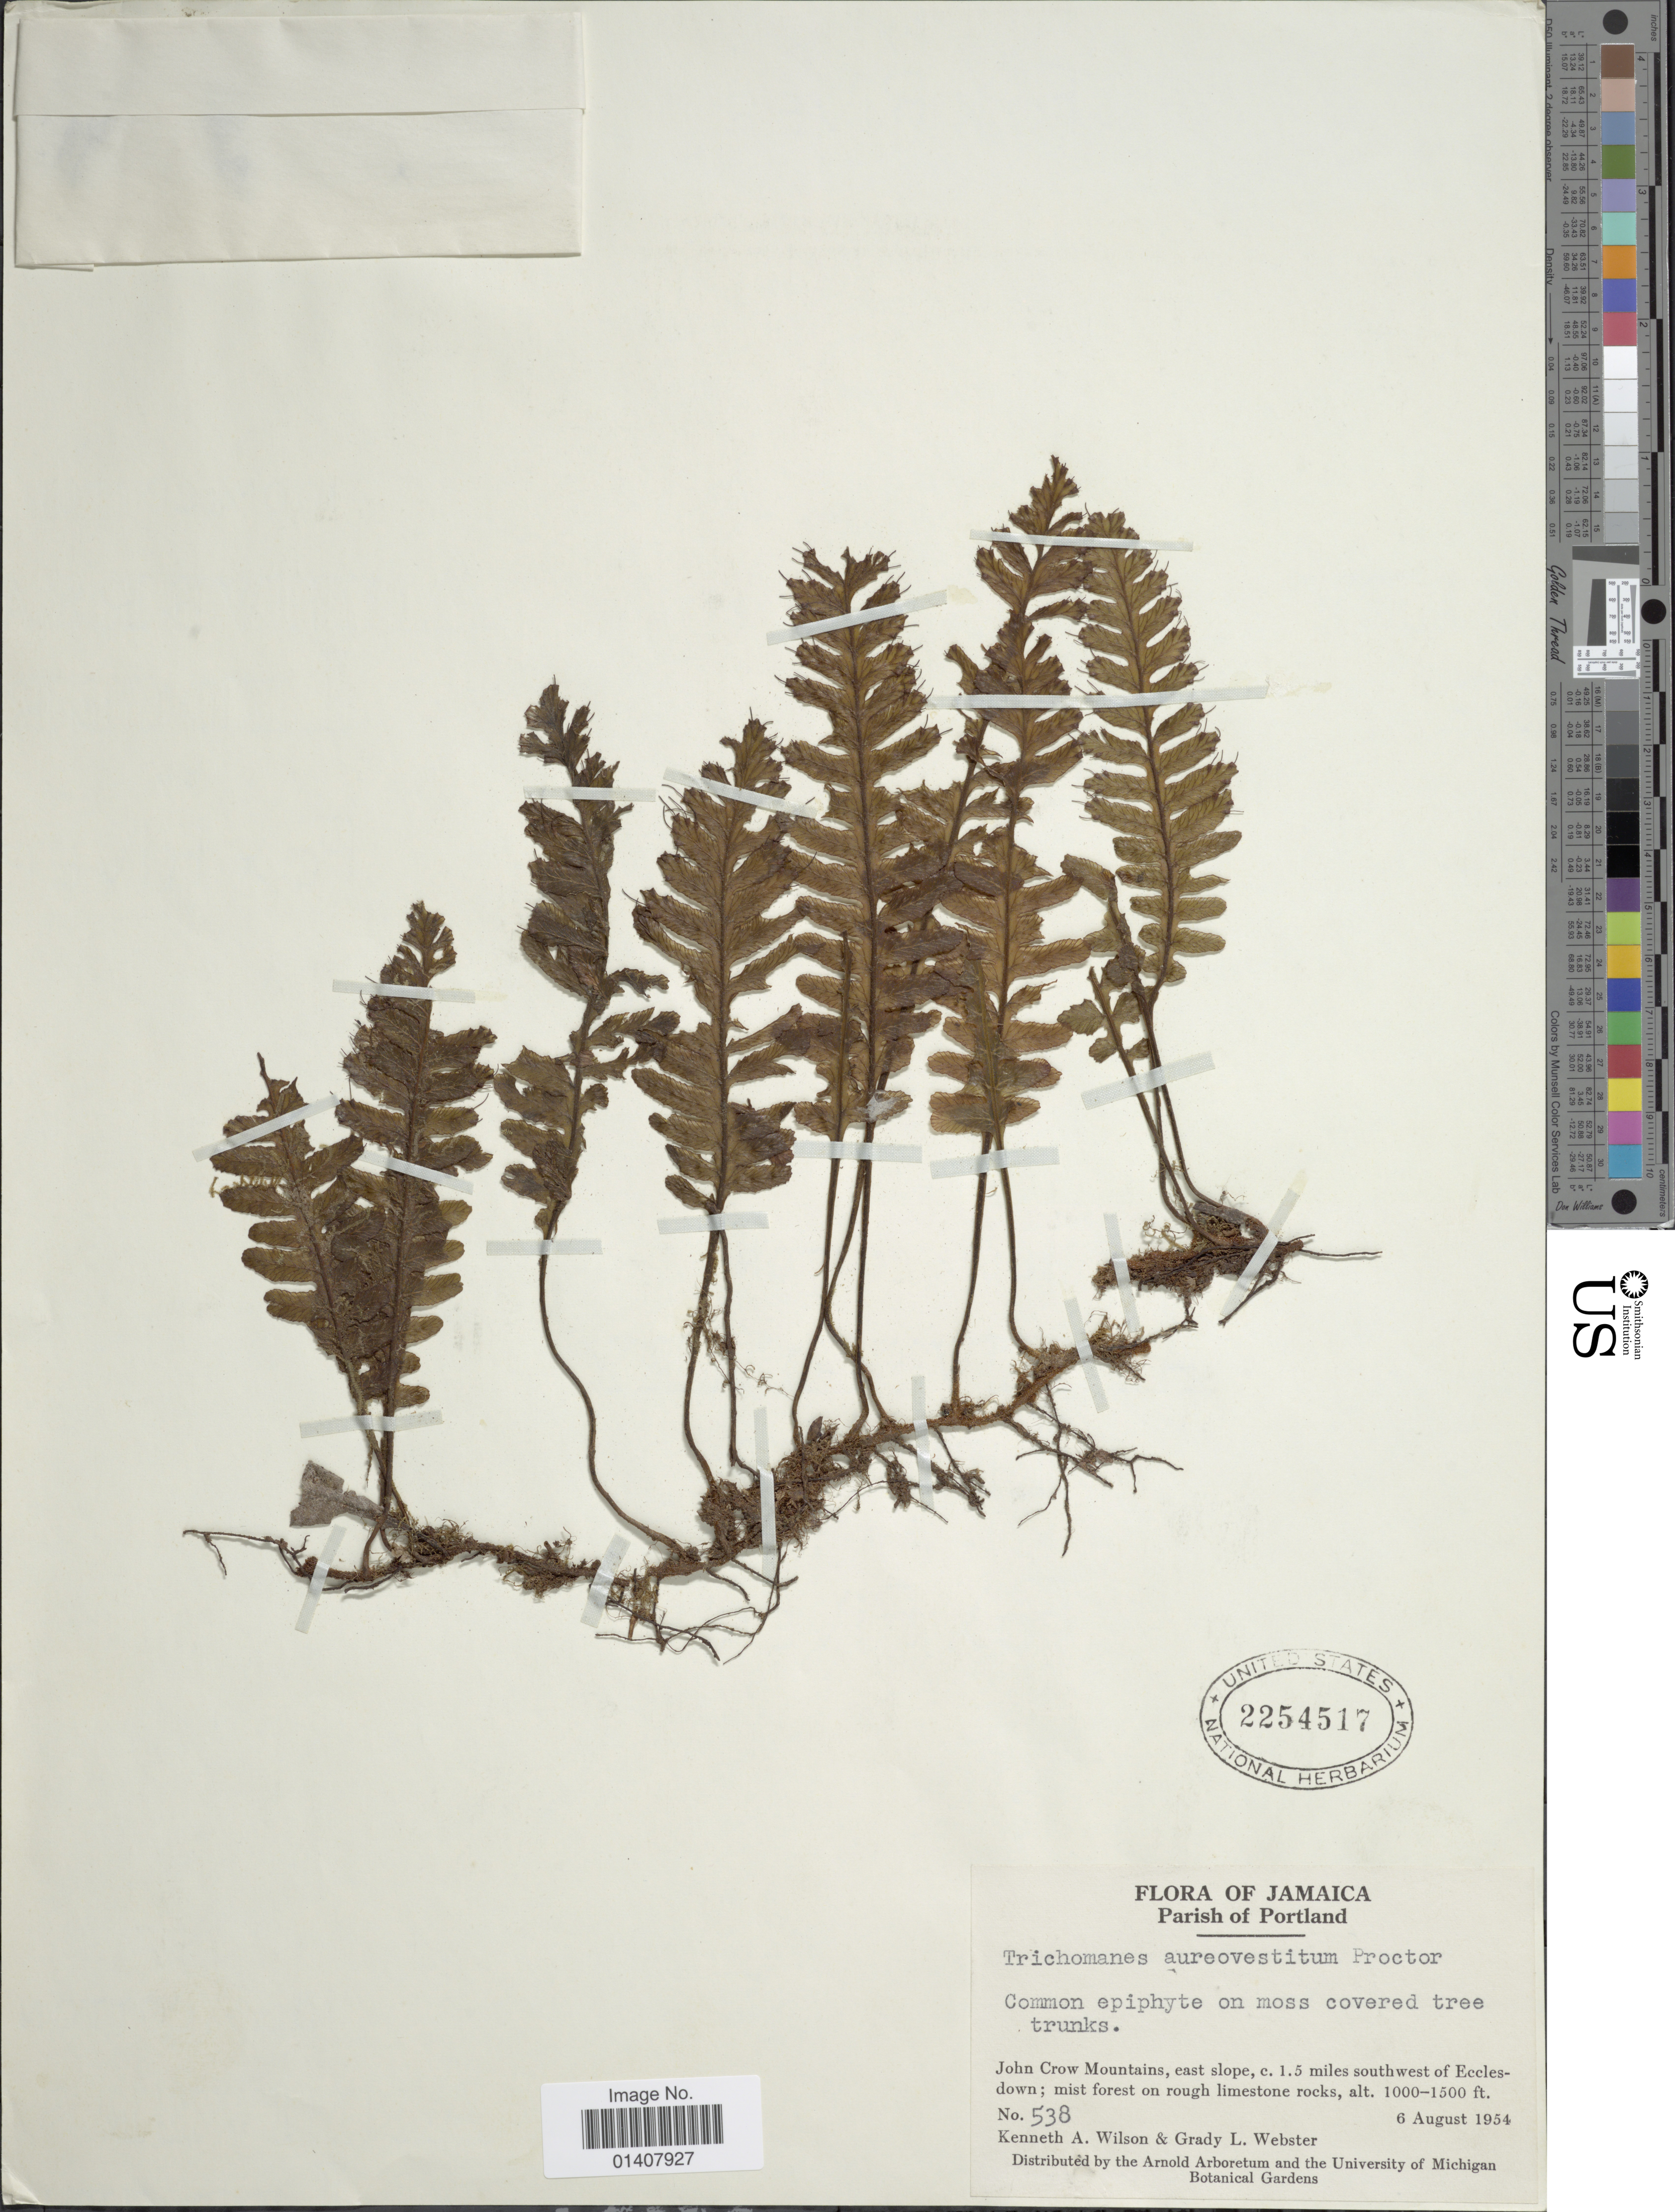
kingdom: Plantae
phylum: Tracheophyta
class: Polypodiopsida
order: Hymenophyllales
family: Hymenophyllaceae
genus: Trichomanes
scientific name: Trichomanes aureovestitum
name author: Proctor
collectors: K. A. Wilson & G. L. Webster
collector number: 538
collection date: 1954-08-06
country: Jamaica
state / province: Portland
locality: Parish of Portland, John Crow Mountains, east slope, c. 1.5 miles southwest of Ecclesdown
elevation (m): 305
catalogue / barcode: US 2254517